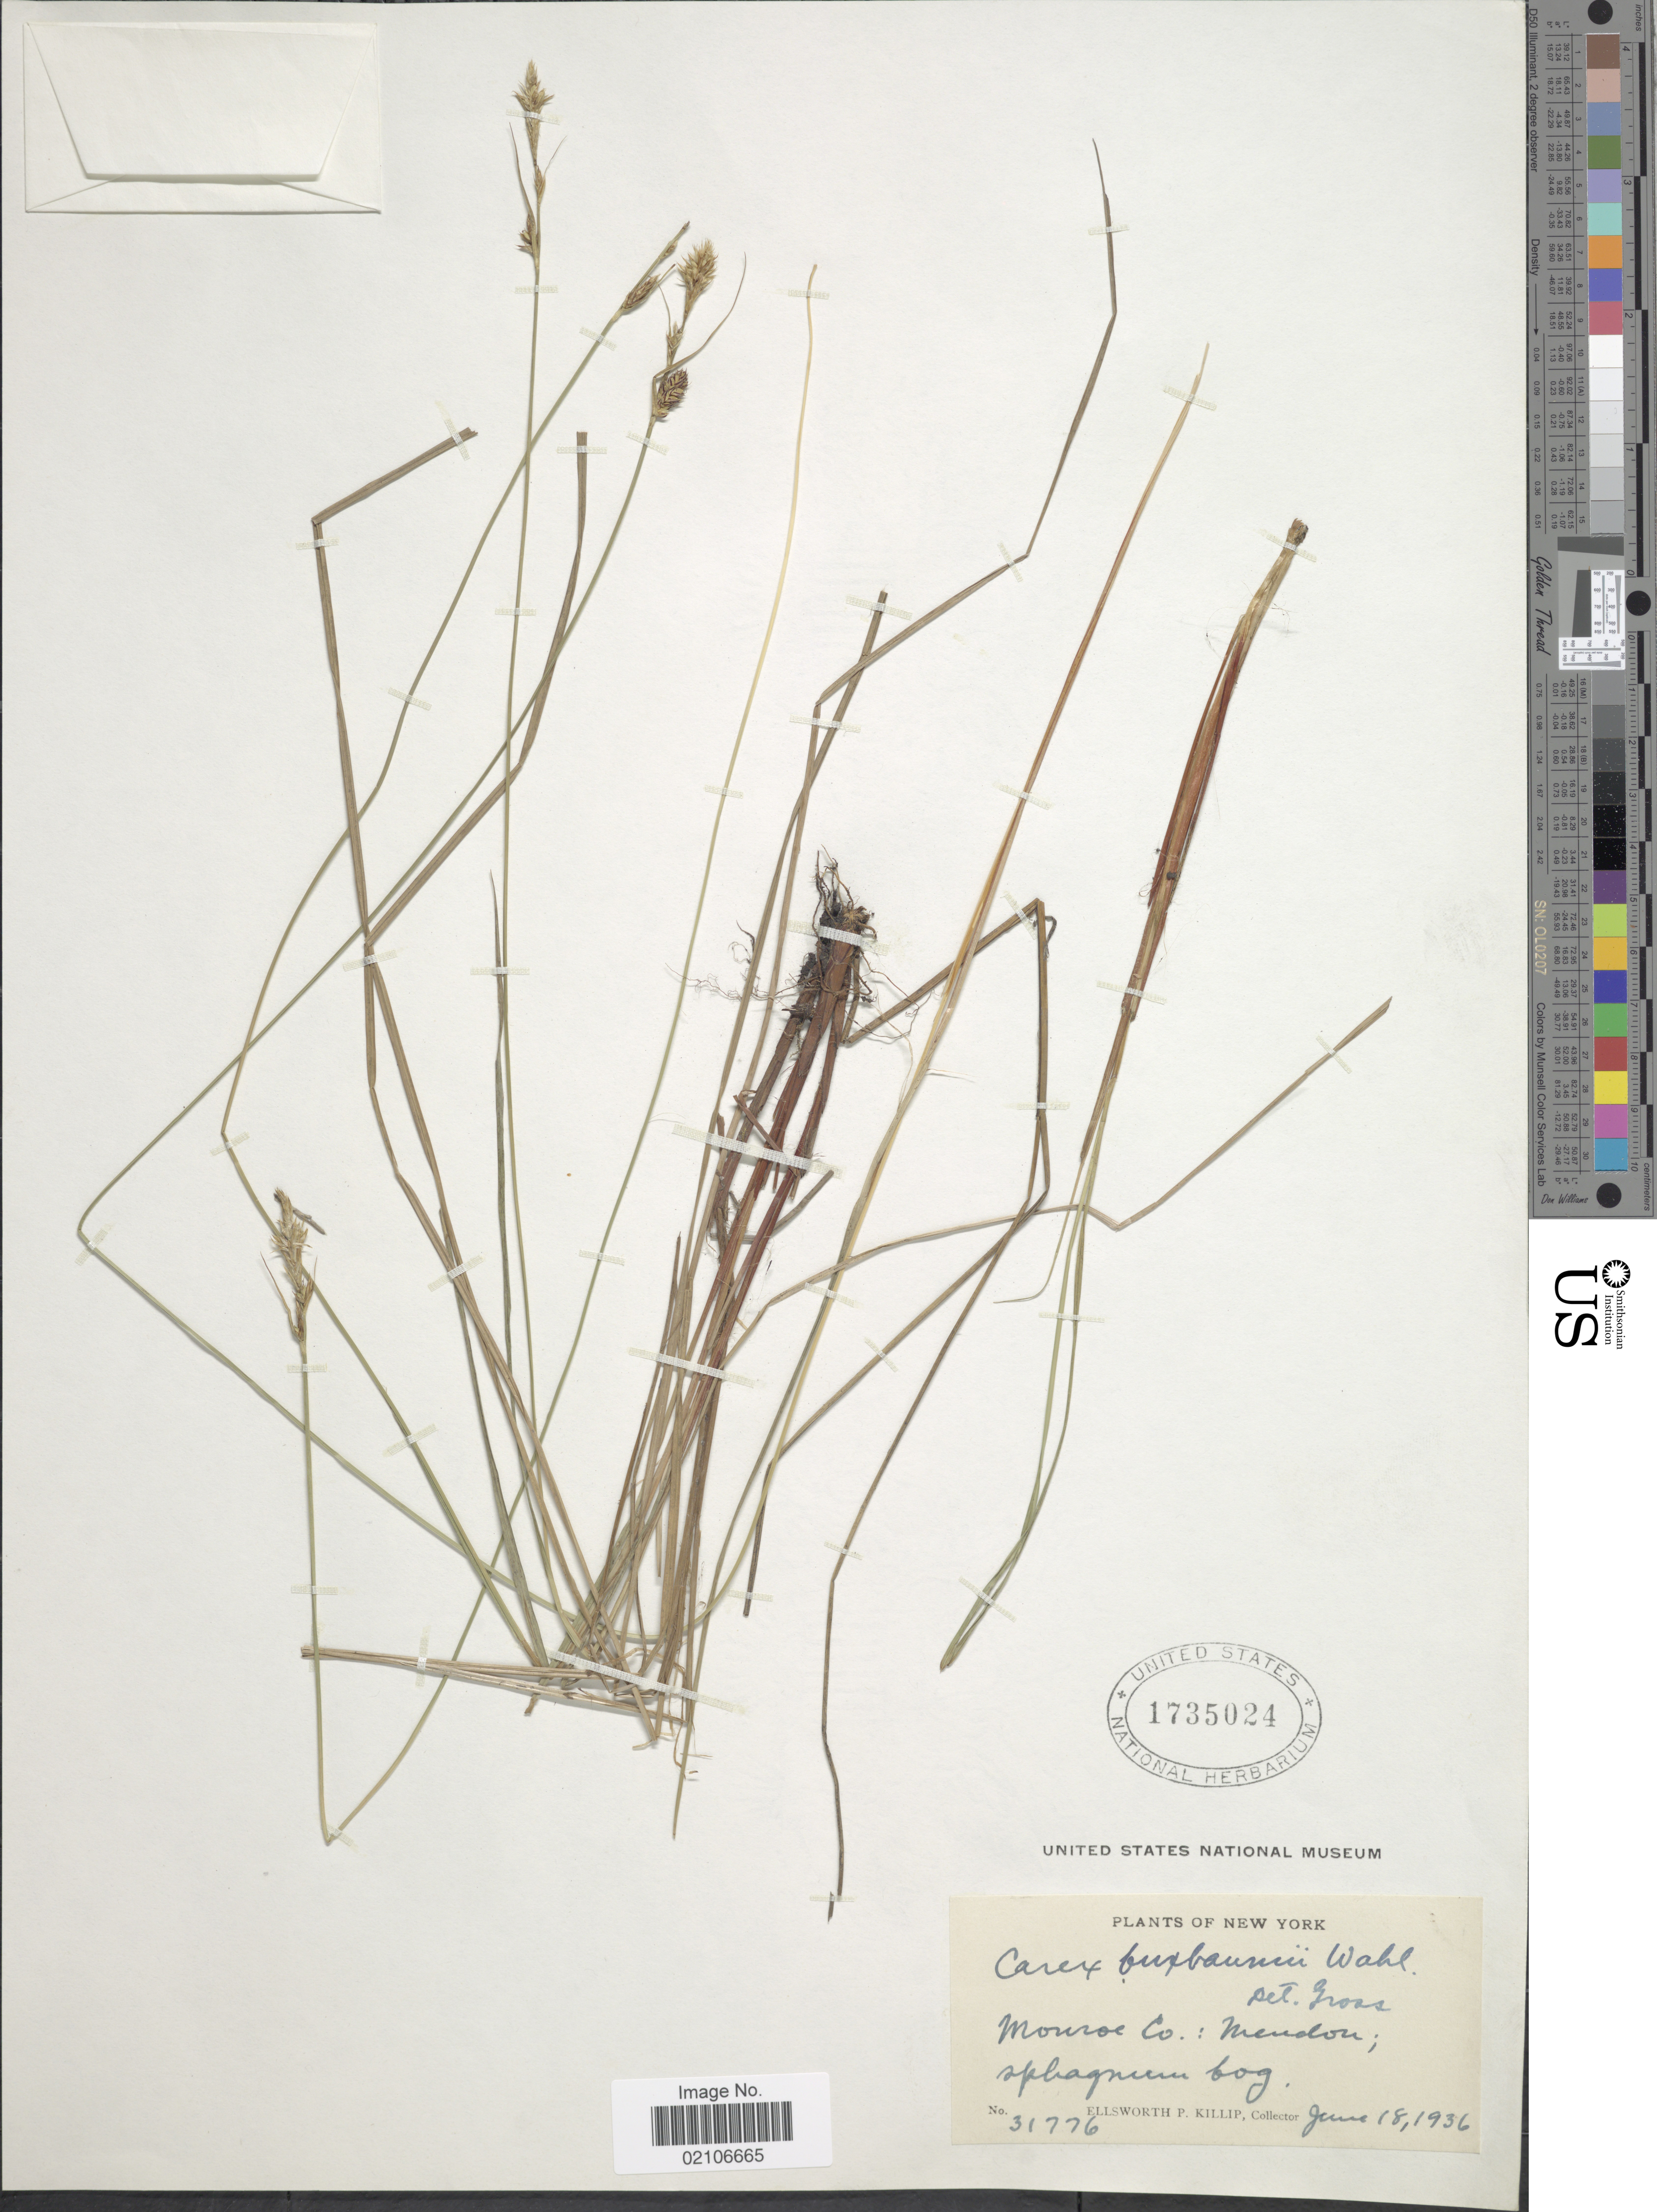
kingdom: Plantae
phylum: Tracheophyta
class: Liliopsida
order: Poales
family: Cyperaceae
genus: Carex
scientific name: Carex buxbaumii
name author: Wahlenb.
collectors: E. P. Killip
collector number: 31776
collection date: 1936-06-18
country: United States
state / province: New York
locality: Monroe Co: Mendon; sphagnum bog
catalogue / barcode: US 1735024